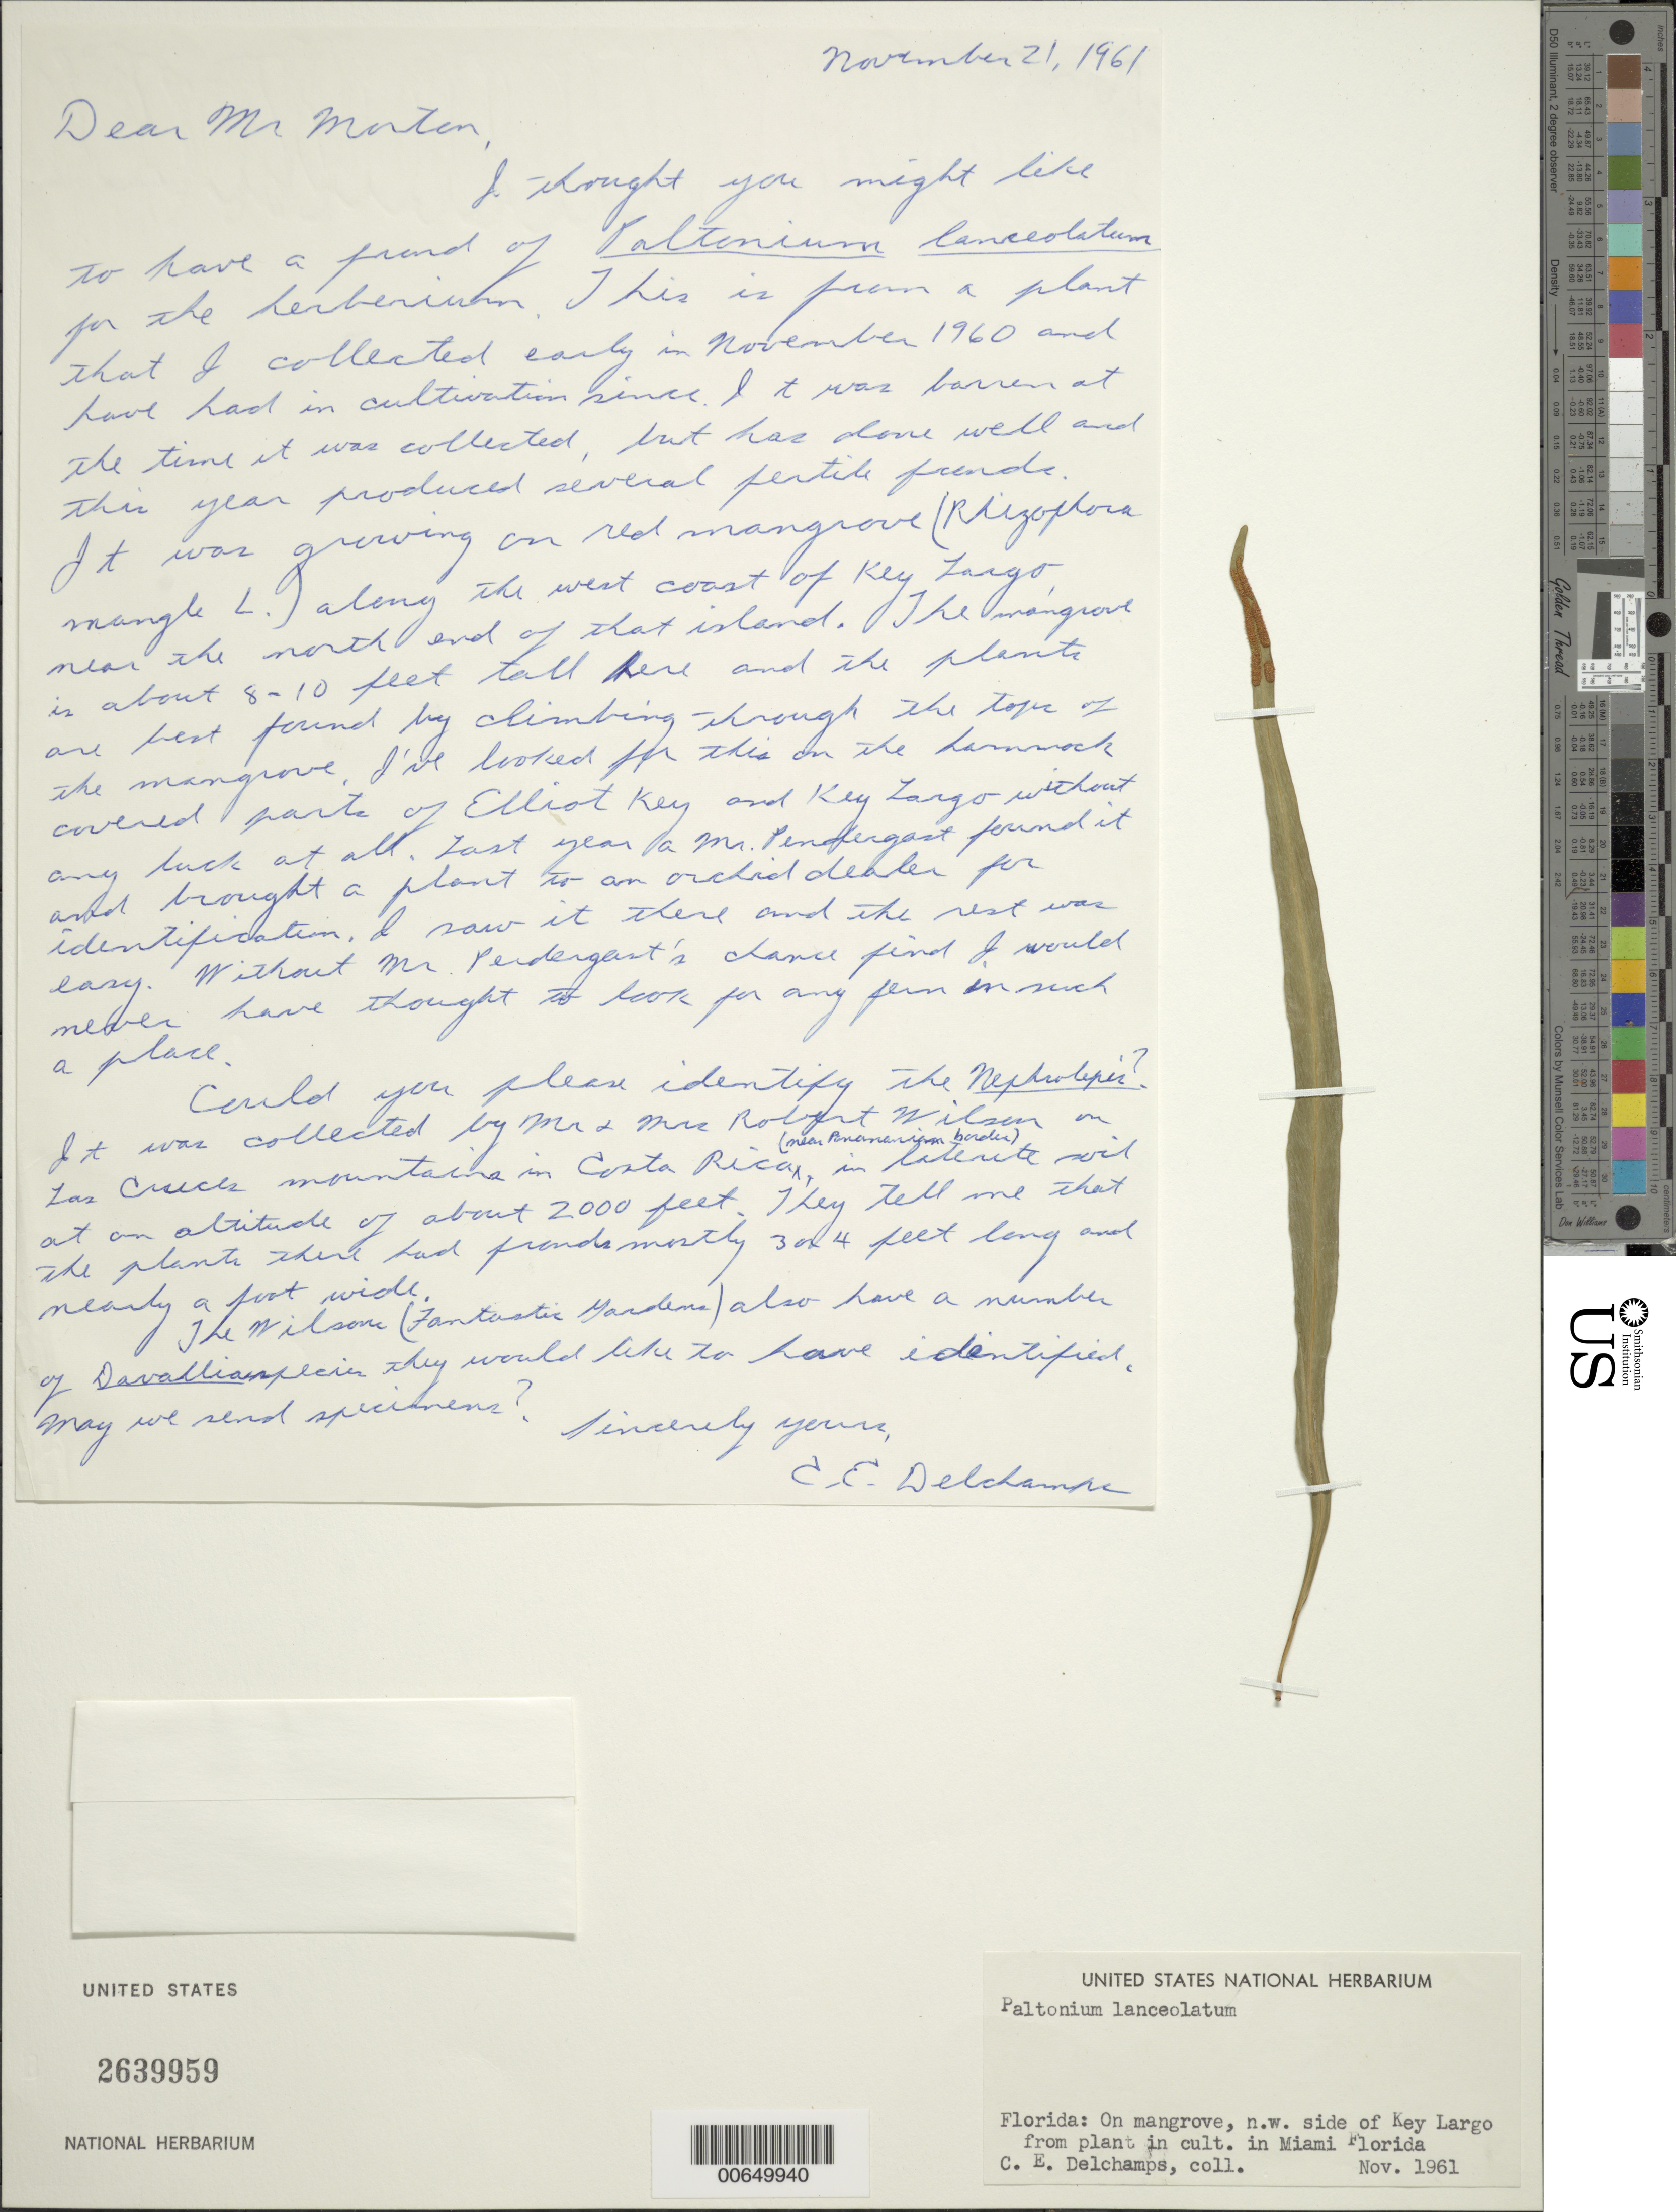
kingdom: Plantae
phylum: Tracheophyta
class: Polypodiopsida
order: Polypodiales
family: Polypodiaceae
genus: Pleopeltis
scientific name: Pleopeltis marginata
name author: A.R. Sm. & Tejero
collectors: C. Delchamps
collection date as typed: Nov 1961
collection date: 1961-11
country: United States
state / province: Florida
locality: NW side of Key Largo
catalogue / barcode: US 2639959